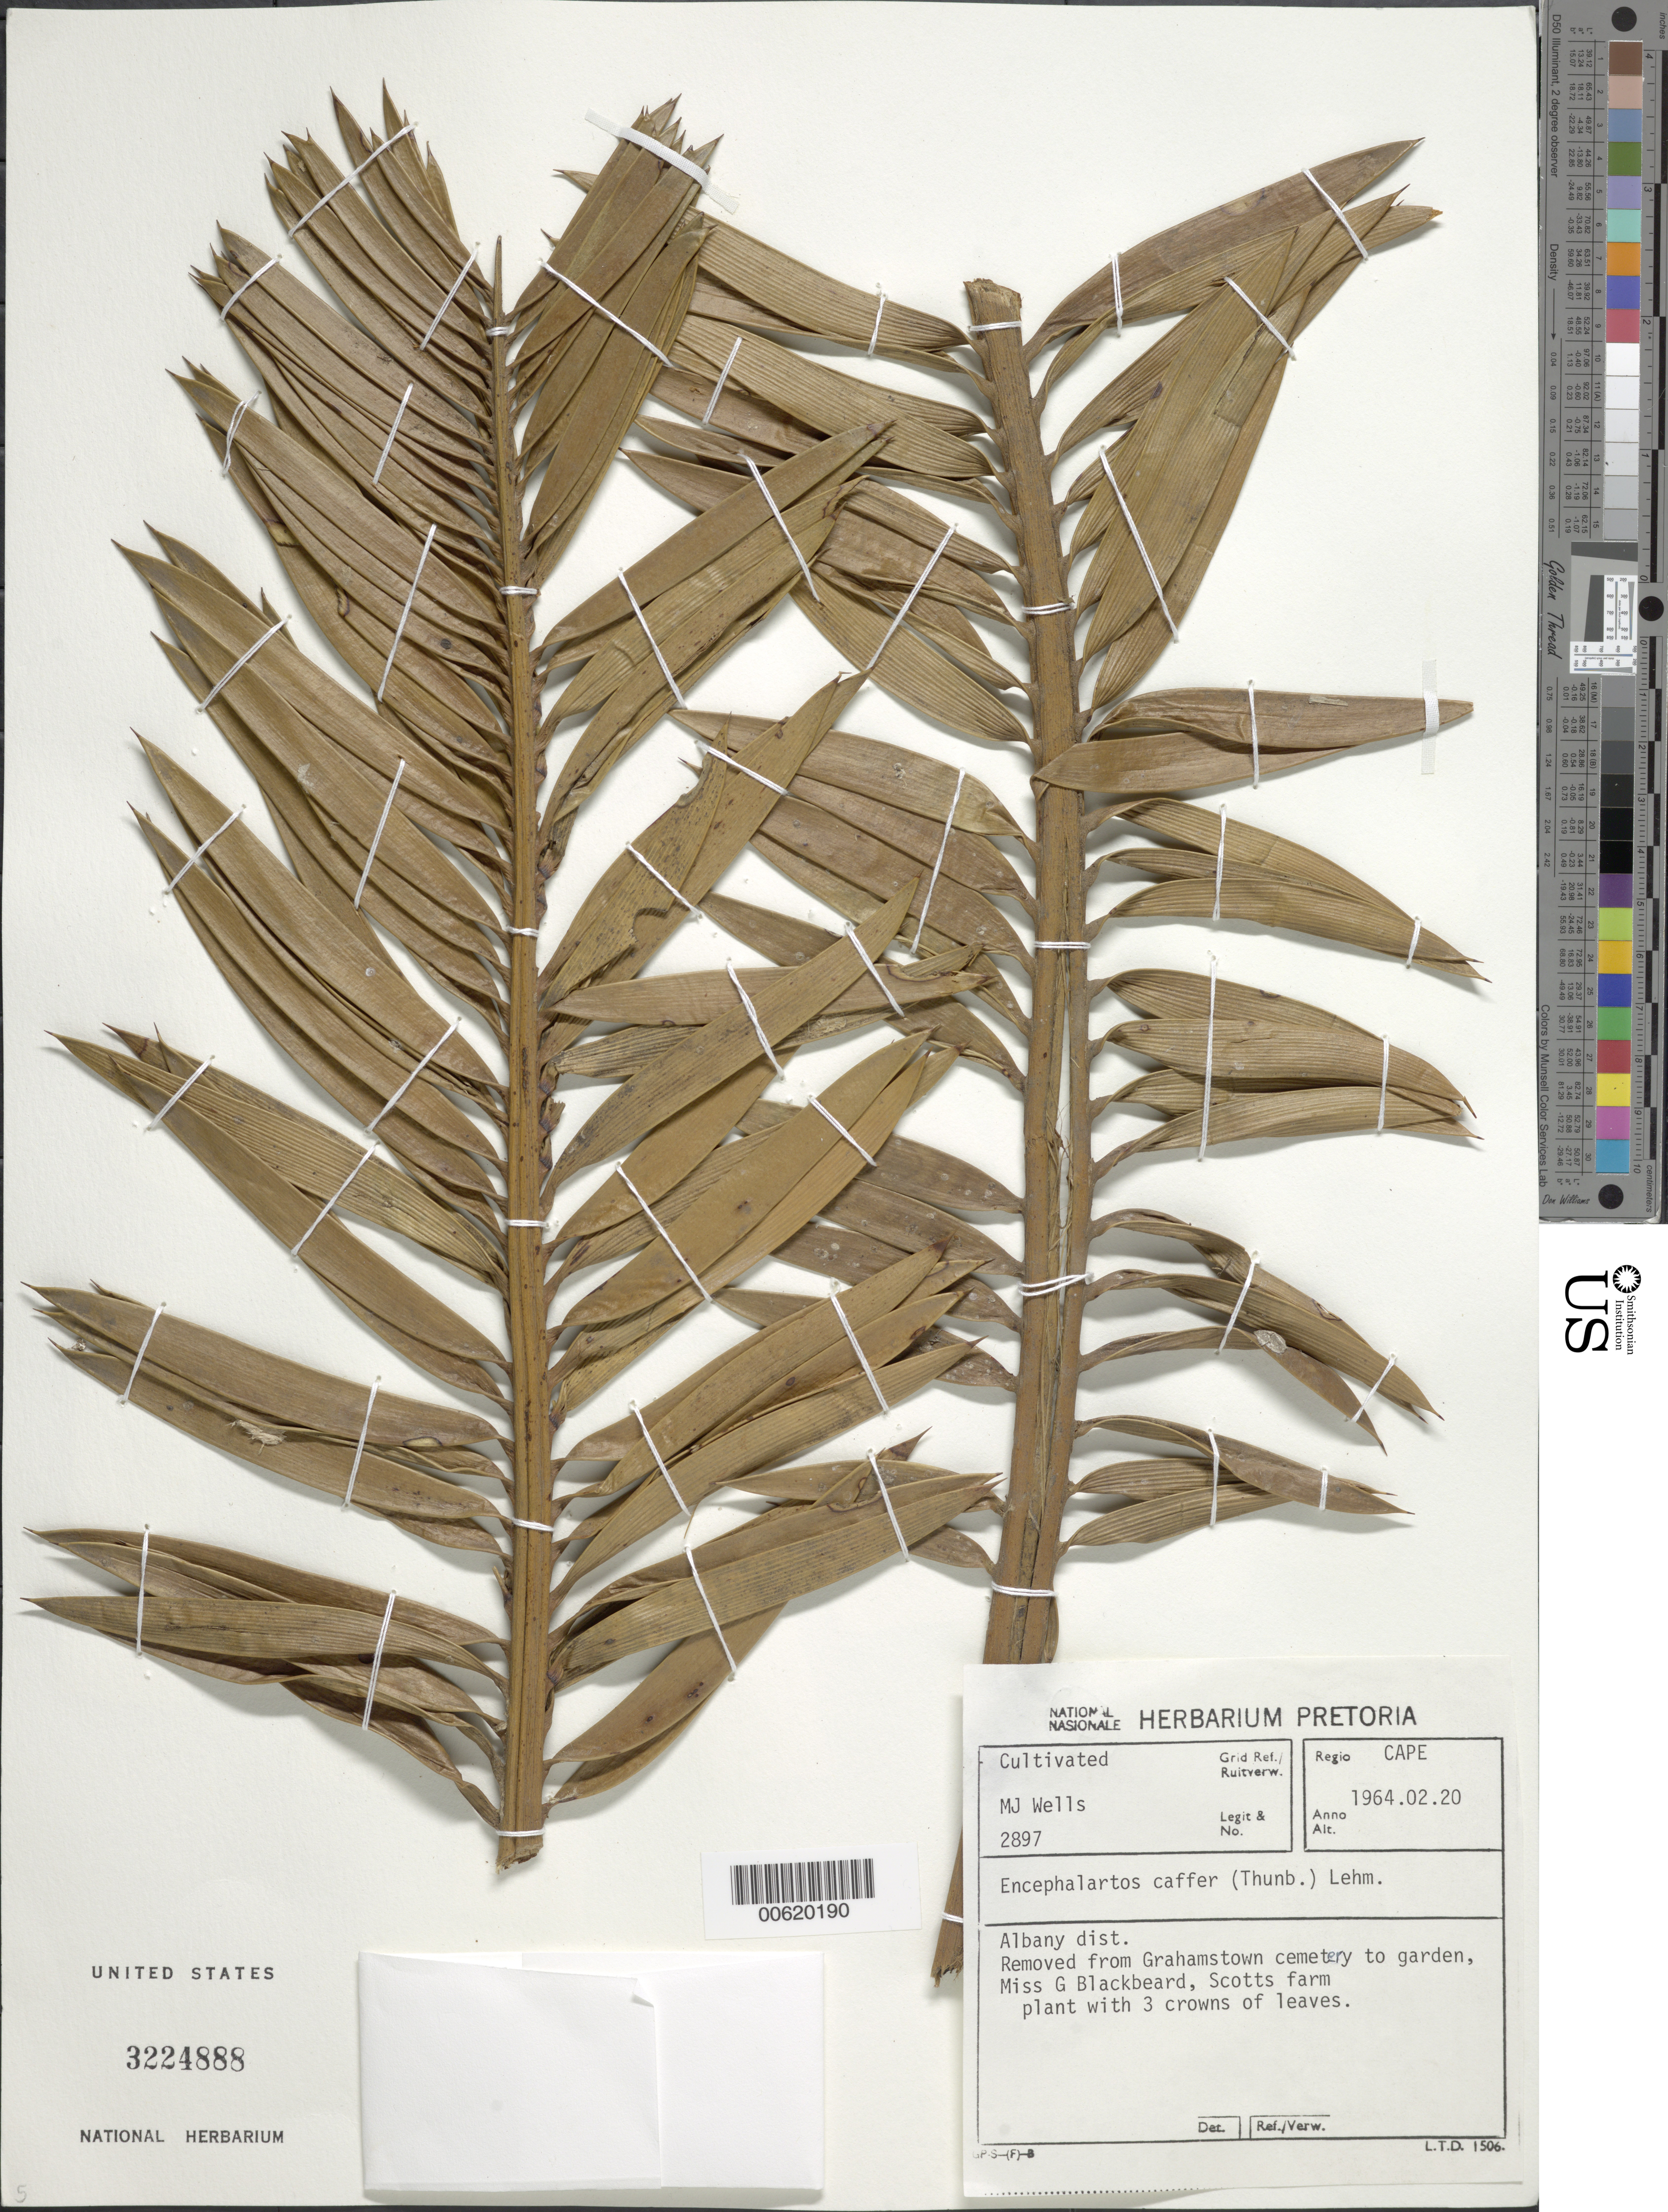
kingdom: Plantae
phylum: Tracheophyta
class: Cycadopsida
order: Cycadales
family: Zamiaceae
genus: Encephalartos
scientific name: Encephalartos caffer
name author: (Thunb.) F. Lehm.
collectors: M. Wells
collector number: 2897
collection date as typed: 02 Feb 1964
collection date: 1964-02-02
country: South Africa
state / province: Eastern Cape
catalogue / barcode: US 3224888